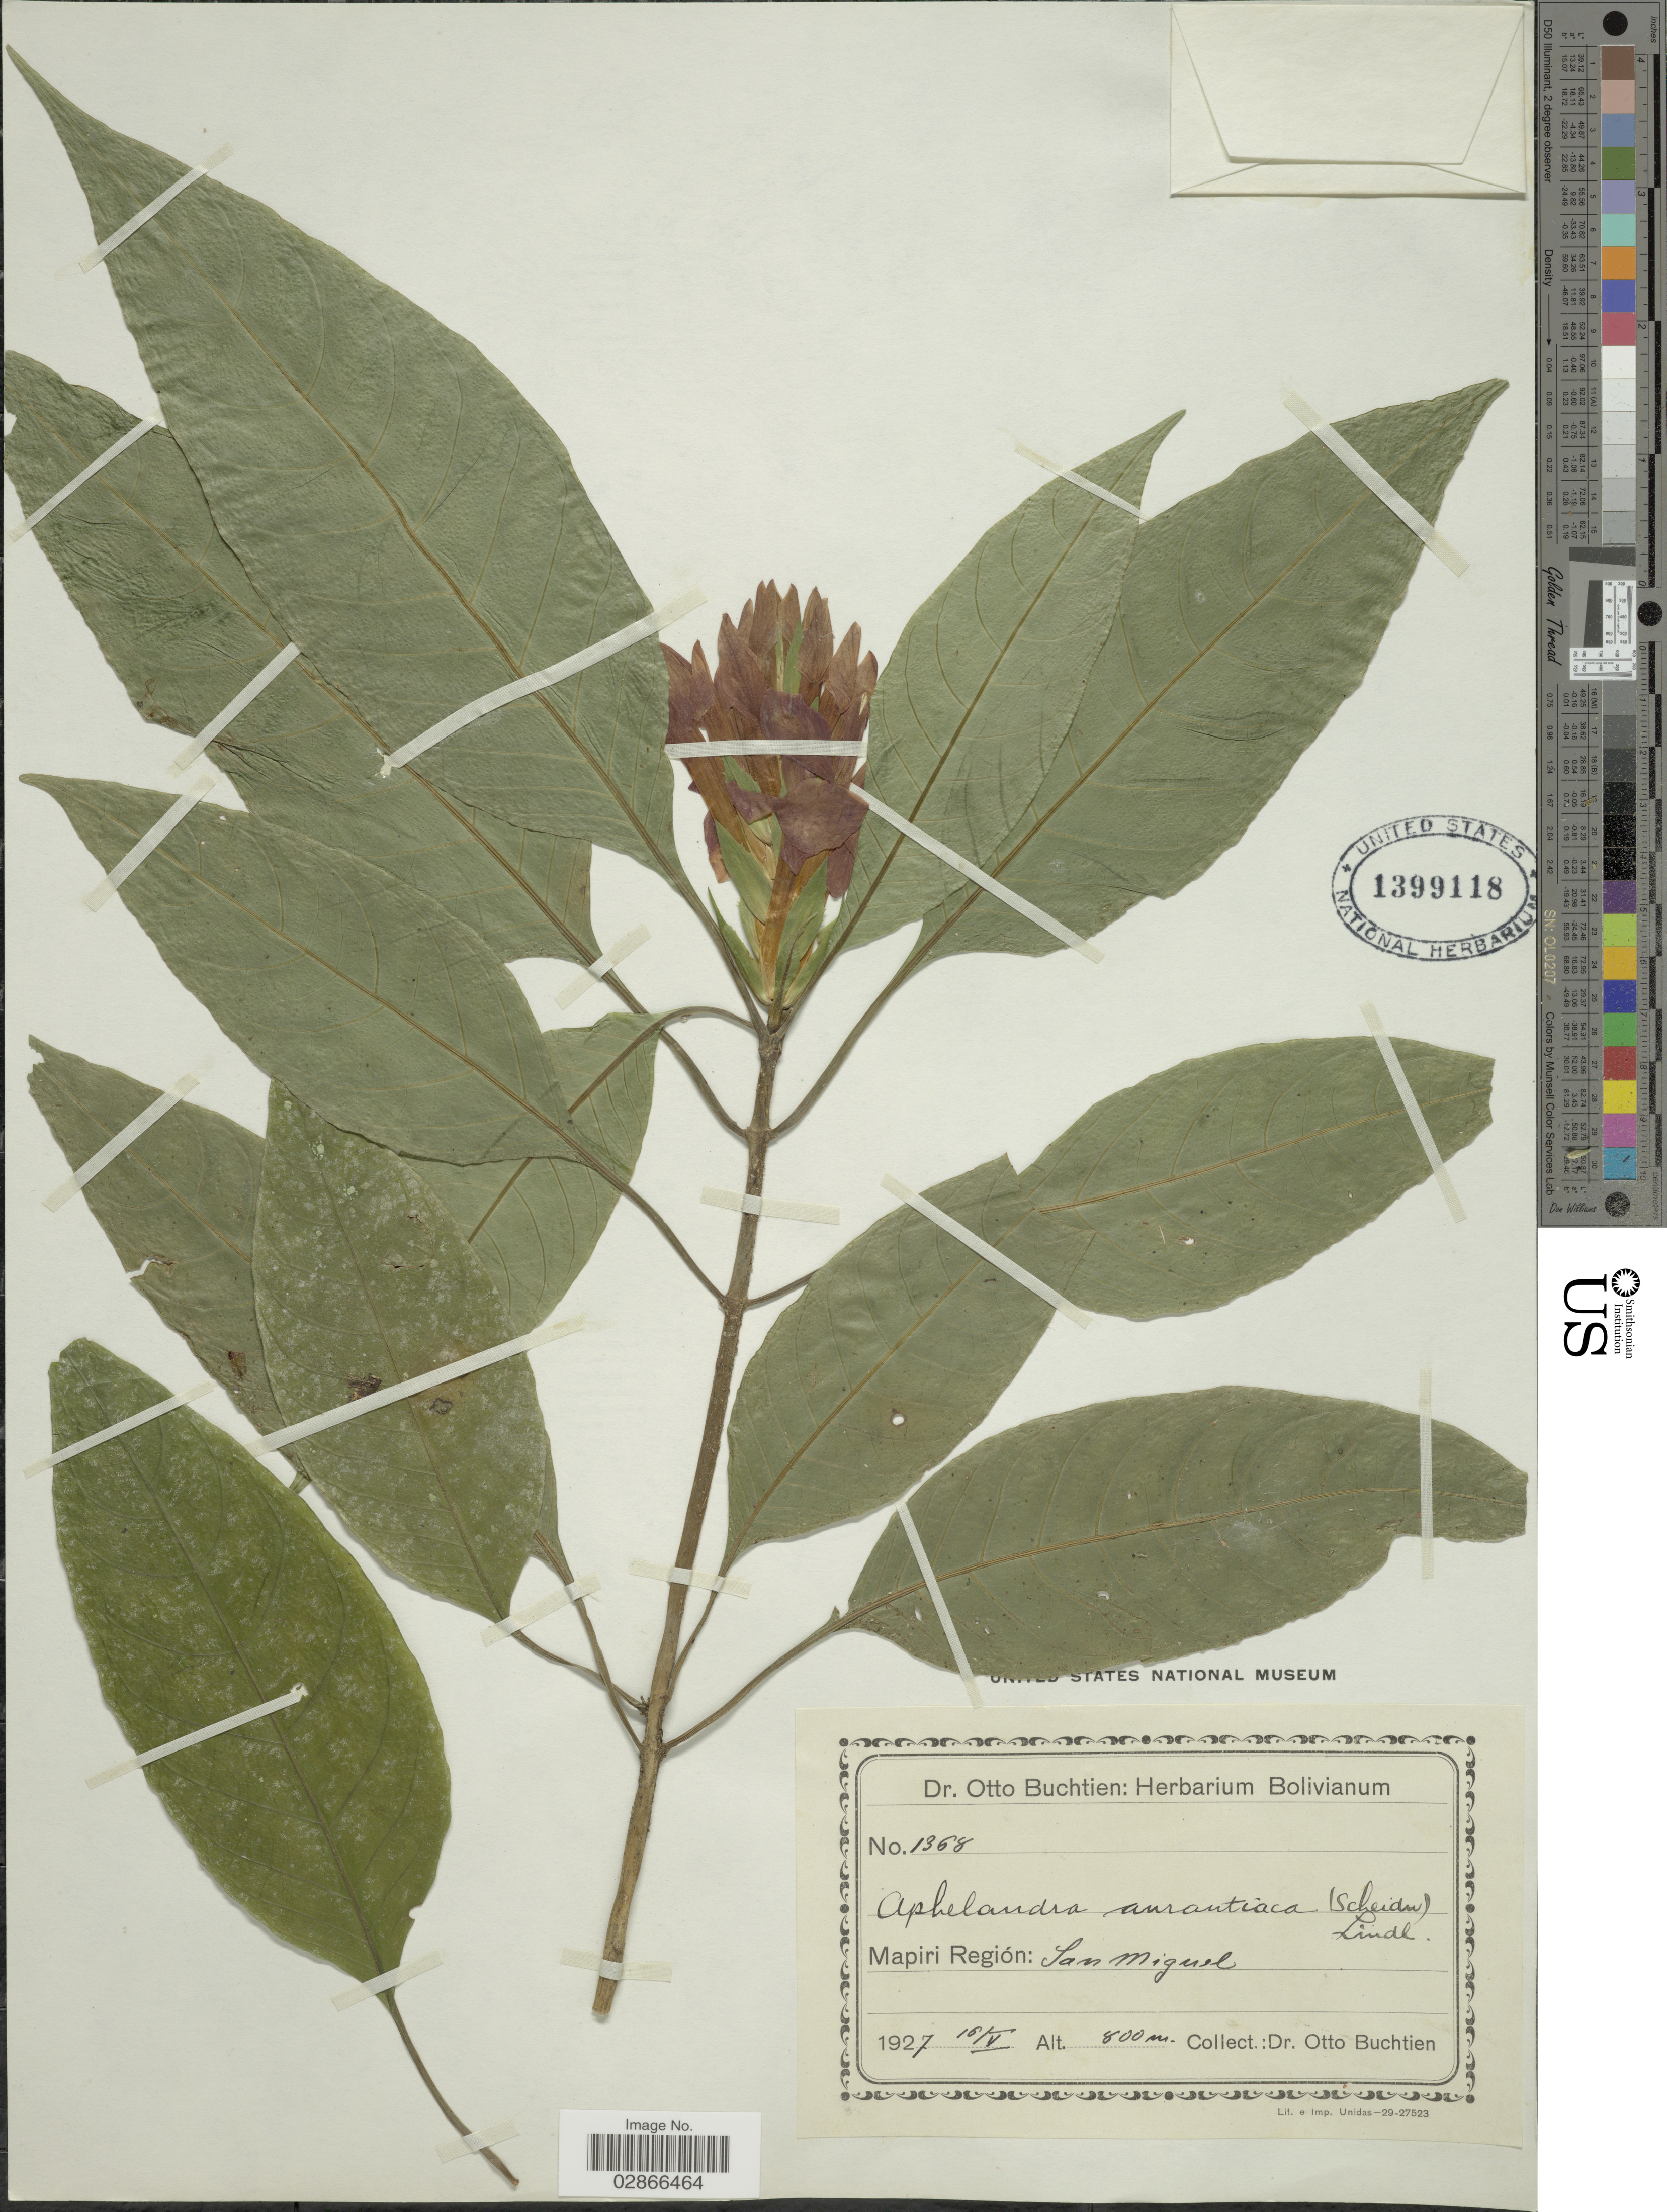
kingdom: Plantae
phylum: Tracheophyta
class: Magnoliopsida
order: Lamiales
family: Acanthaceae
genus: Aphelandra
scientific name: Aphelandra aurantiaca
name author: (Scheidw.) Lindl.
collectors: O. Buchtien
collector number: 1368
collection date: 1927-05-16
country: Bolivia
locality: Mapiri Región: San Miguel.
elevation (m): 800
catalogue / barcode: US 1399118